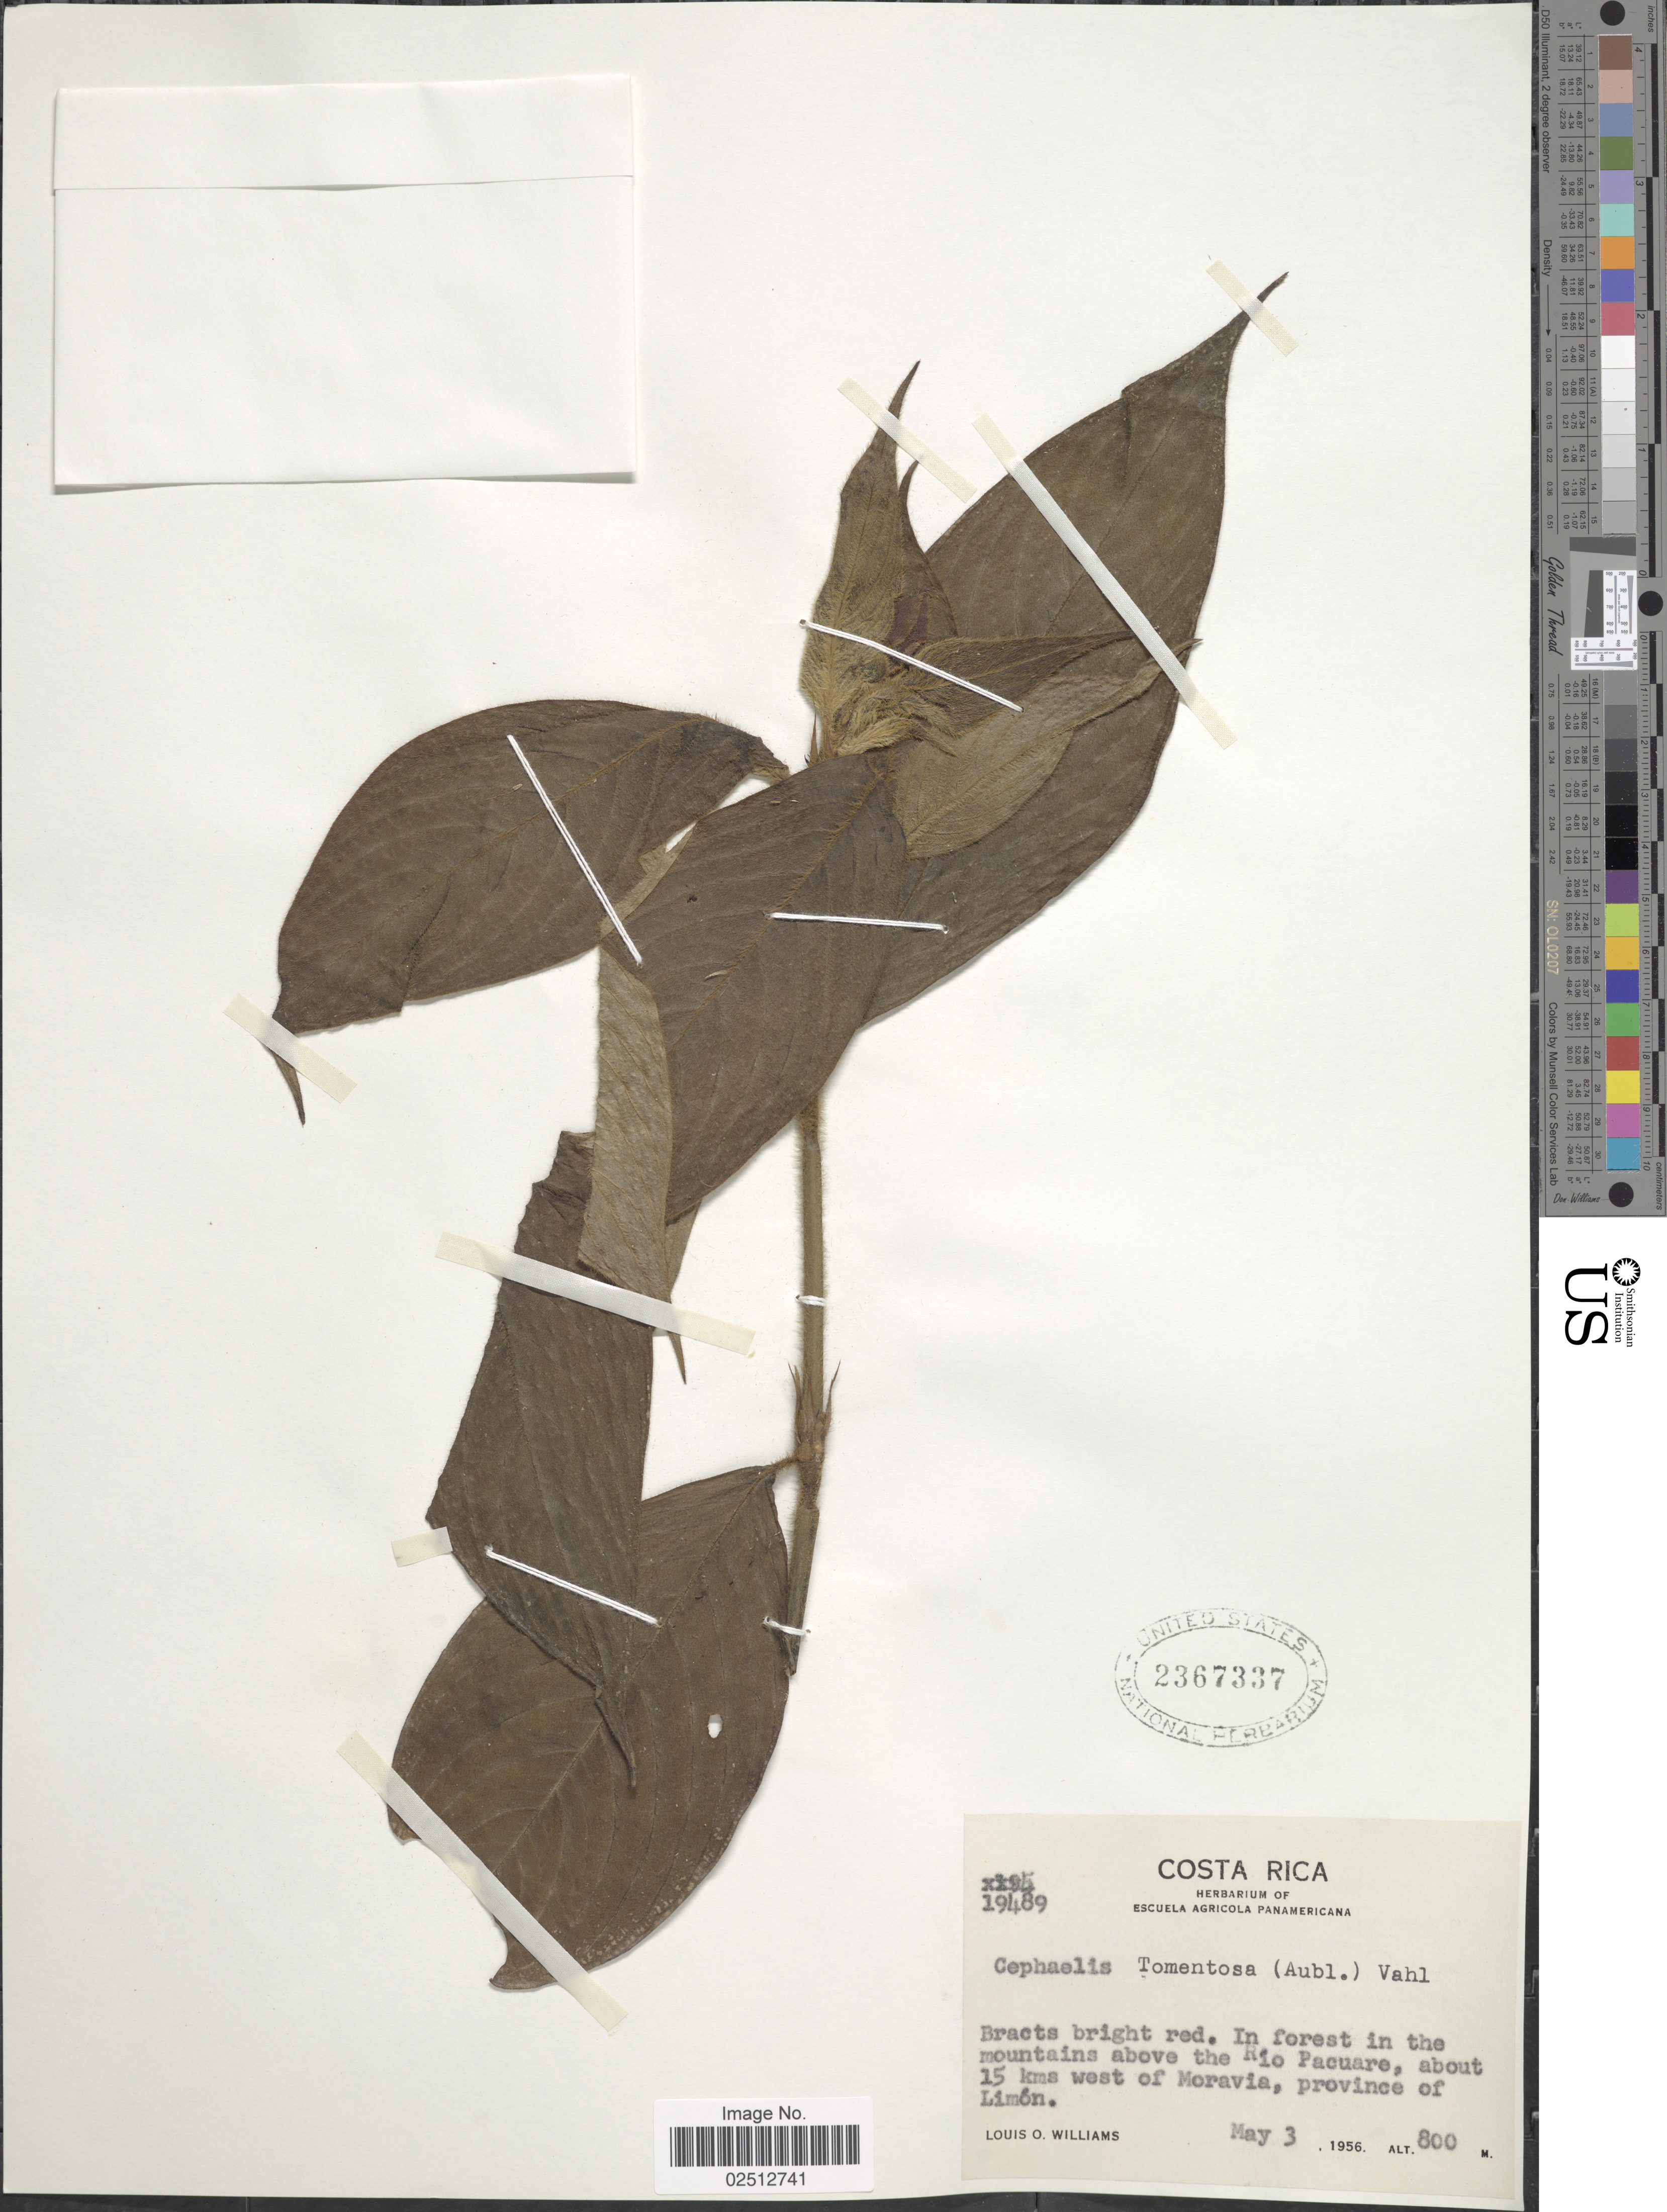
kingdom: Plantae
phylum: Tracheophyta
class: Magnoliopsida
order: Gentianales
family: Rubiaceae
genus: Psychotria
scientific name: Psychotria poeppigiana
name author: Müll. Arg.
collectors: L. O. Williams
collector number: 19489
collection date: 1956-05-03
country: Costa Rica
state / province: Limón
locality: In forest in the mountains above the Rio Pacuare, about 15 kms west of Moravia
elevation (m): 800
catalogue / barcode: US 2367337